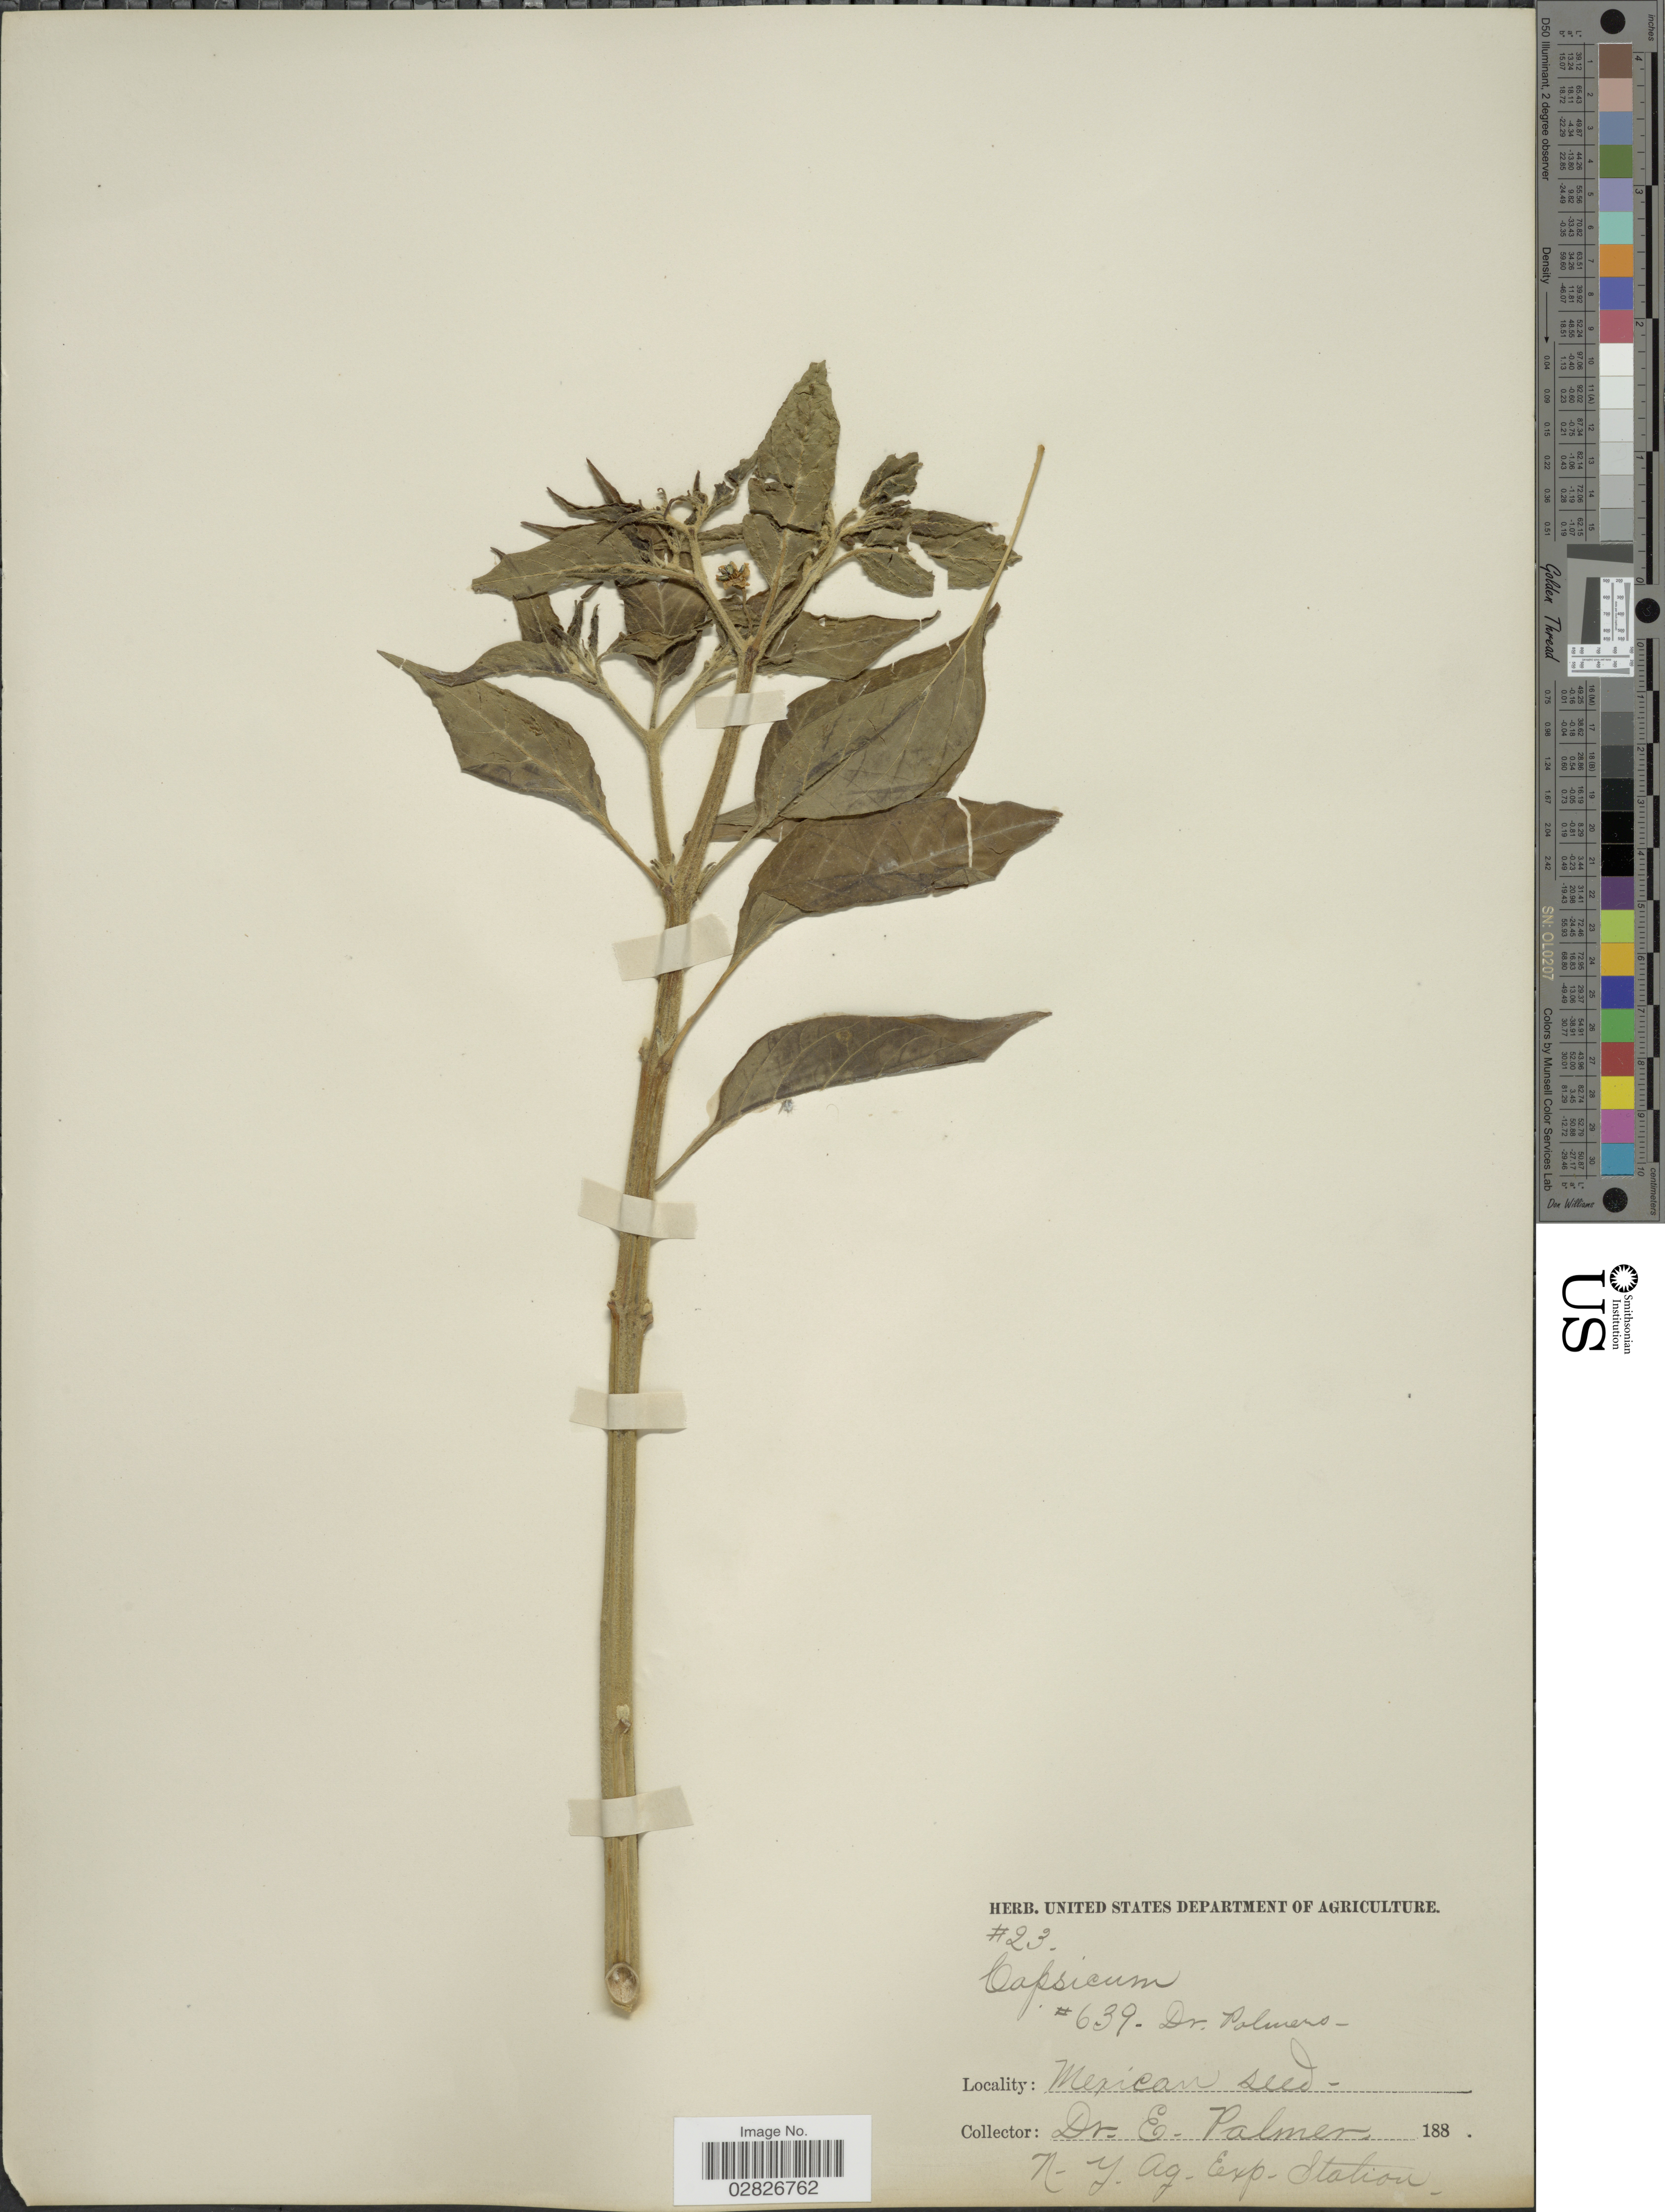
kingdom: Plantae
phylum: Tracheophyta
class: Magnoliopsida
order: Solanales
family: Solanaceae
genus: Capsicum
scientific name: Capsicum sp.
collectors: E. Palmer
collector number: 639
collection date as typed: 188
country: United States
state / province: New York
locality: N.Y. Ag. Exp. Station.